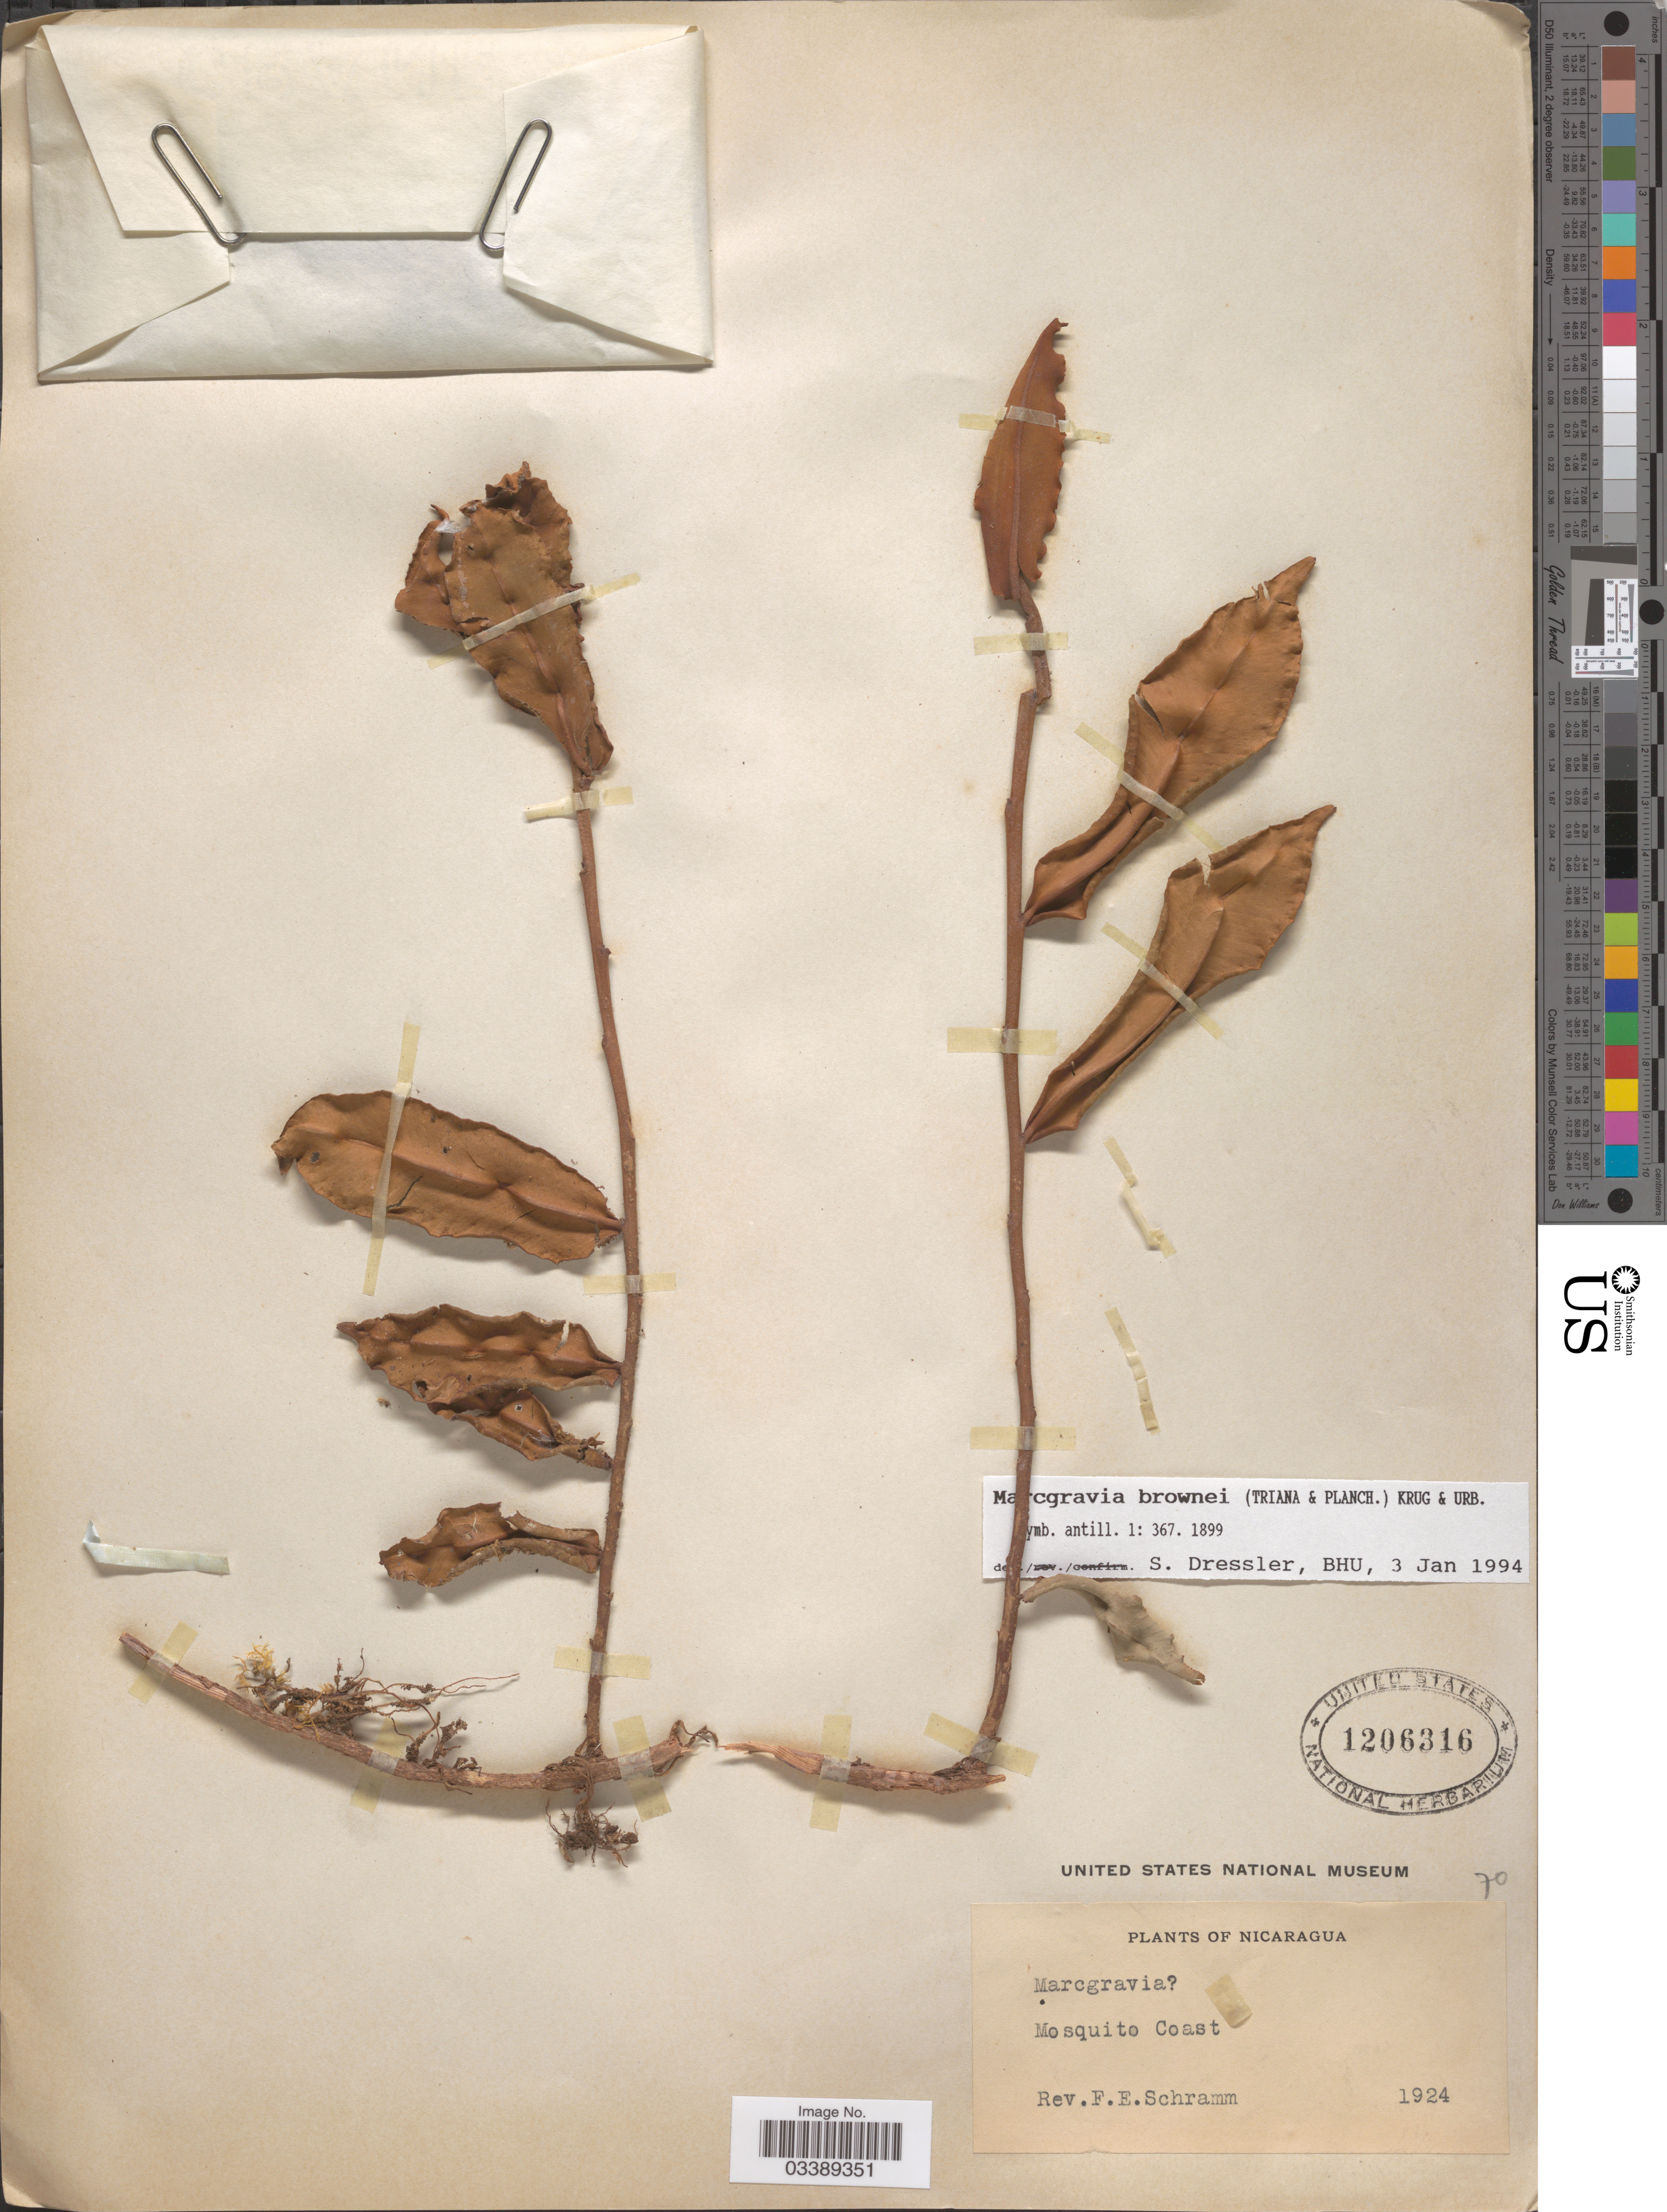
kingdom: Plantae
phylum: Tracheophyta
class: Magnoliopsida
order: Ericales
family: Marcgraviaceae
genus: Marcgravia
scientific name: Marcgravia brownei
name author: (Triana & Planch.) Krug & Urb.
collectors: F. E. Schramm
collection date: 1924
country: Nicaragua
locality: Mosquito Coast.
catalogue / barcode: US 1206316